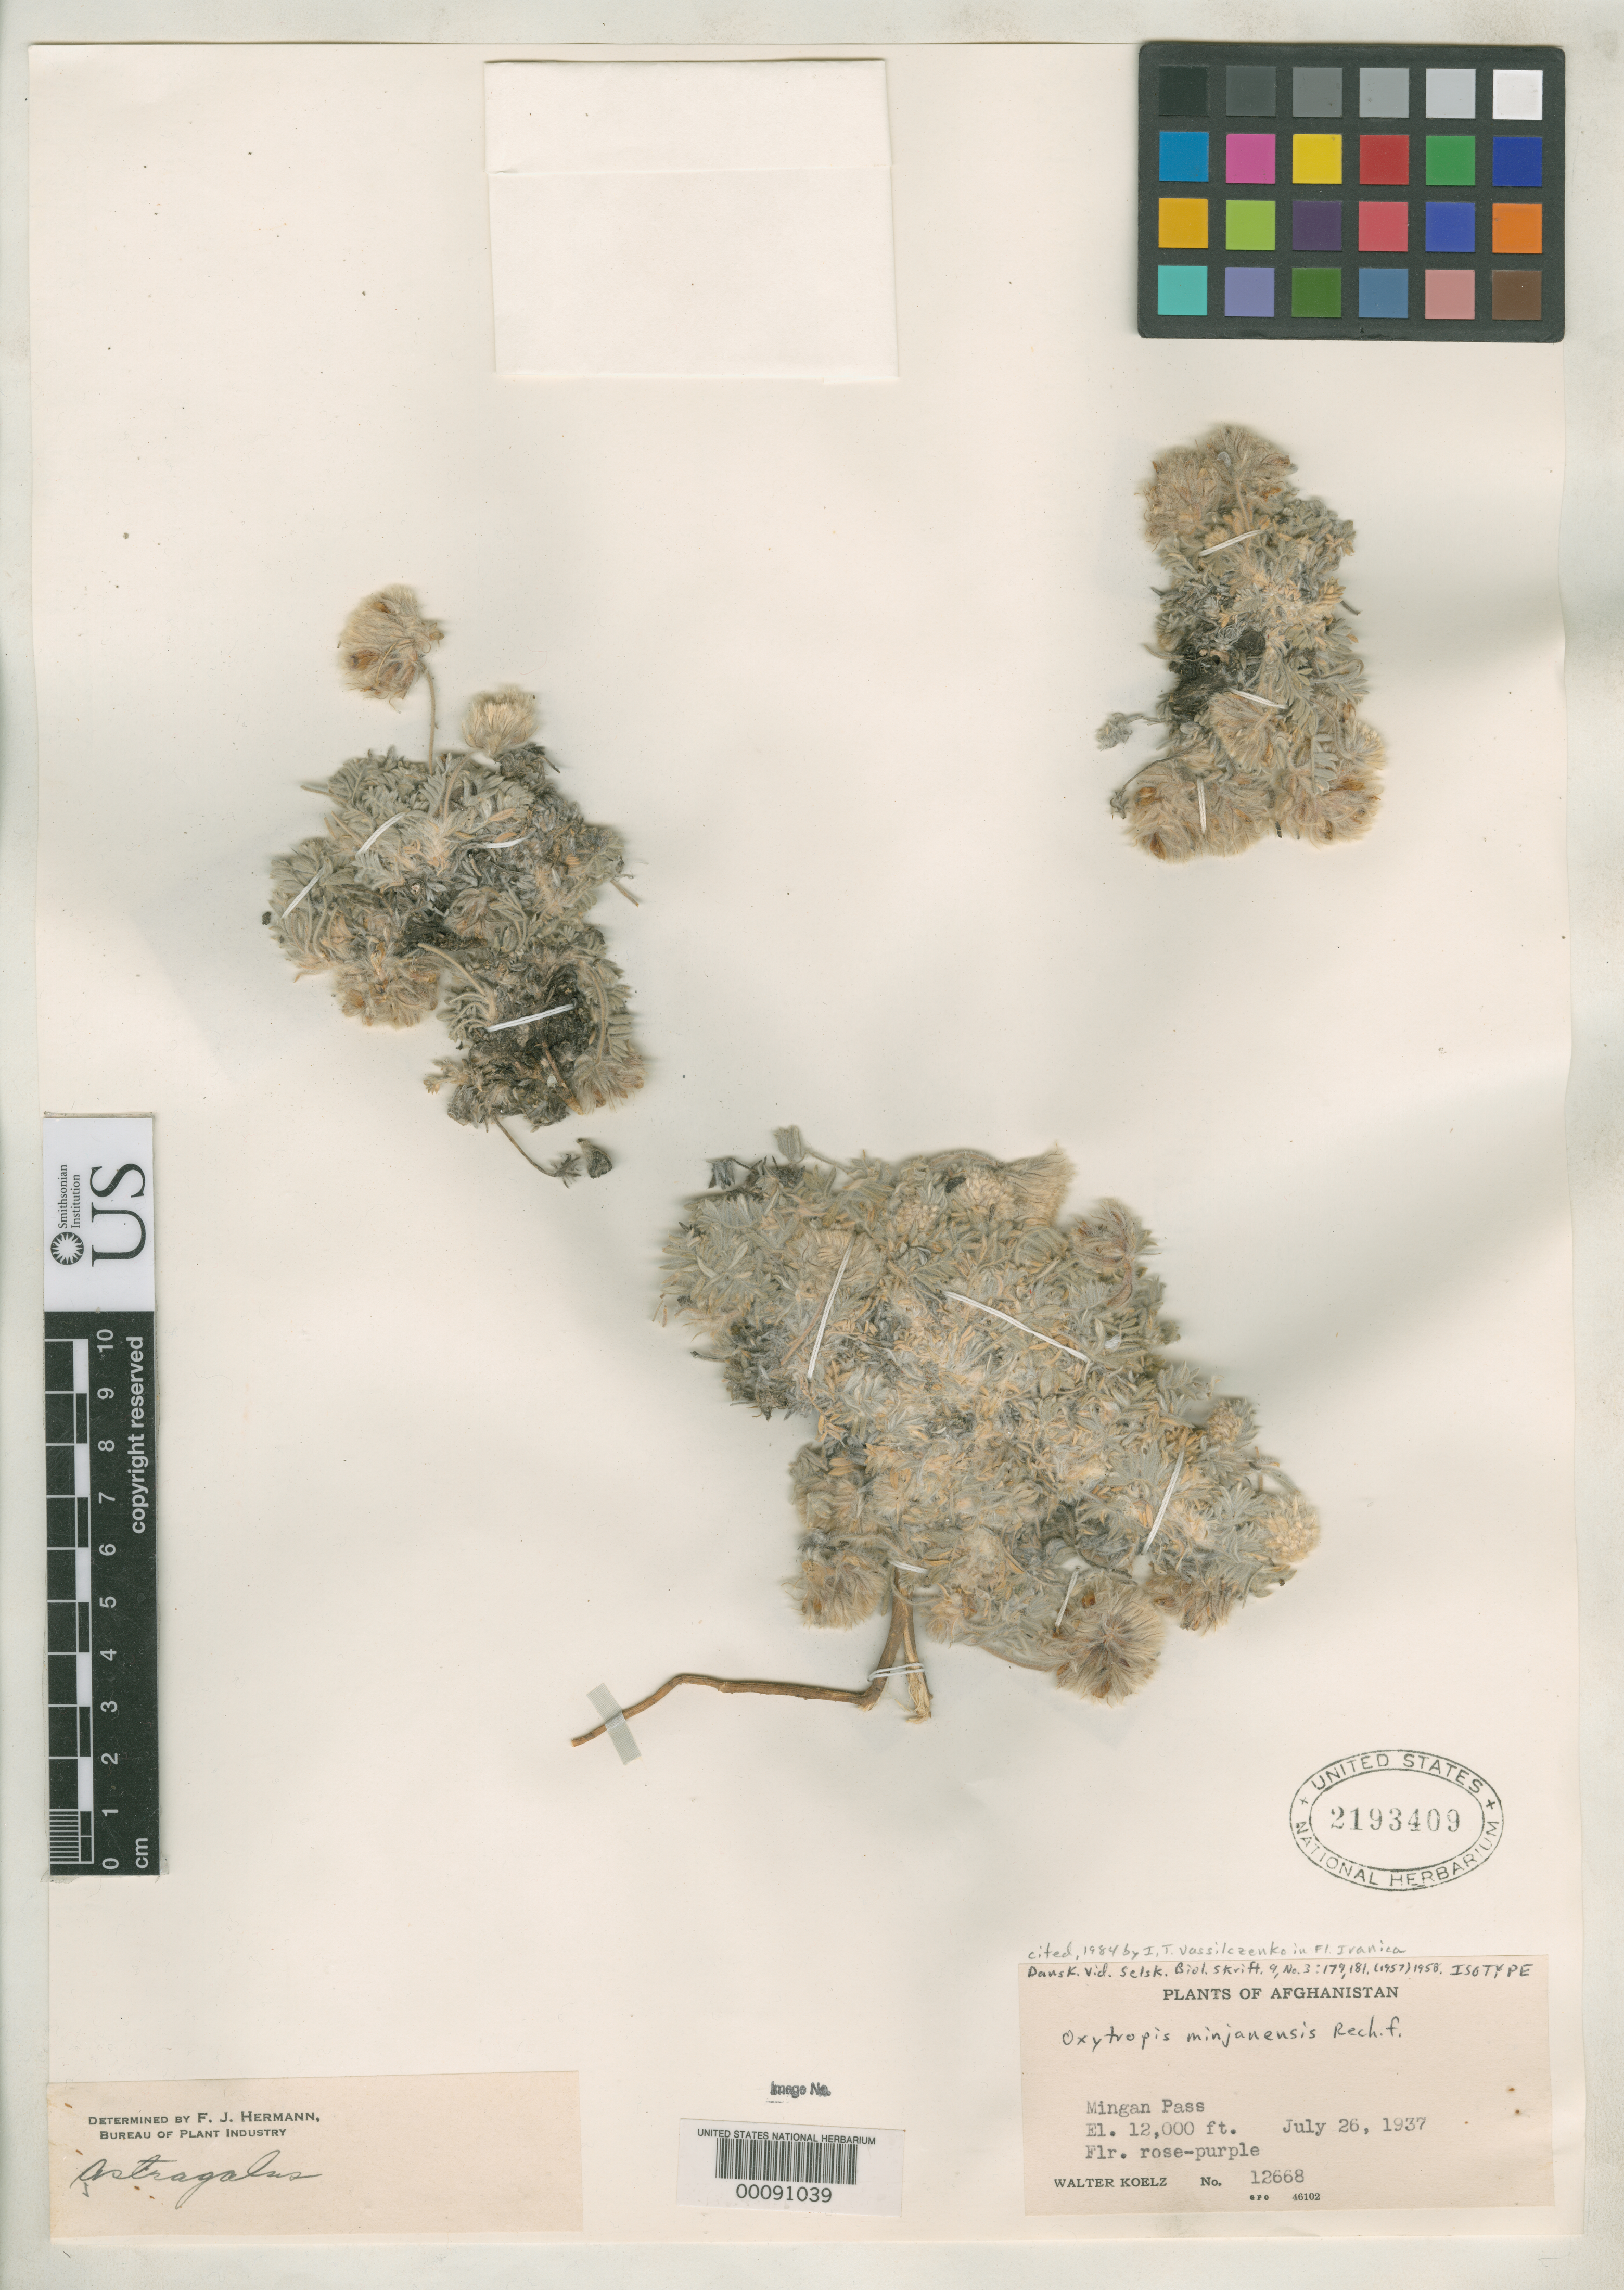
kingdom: Plantae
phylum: Tracheophyta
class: Magnoliopsida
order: Fabales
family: Fabaceae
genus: Oxytropis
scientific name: Oxytropis minjanensis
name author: Rech. f.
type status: Isotype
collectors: W. N. Koelz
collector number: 12668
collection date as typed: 26 Jul 1937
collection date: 1937-07-26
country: Afghanistan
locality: Mingan Pass.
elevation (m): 3658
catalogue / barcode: US 2193409